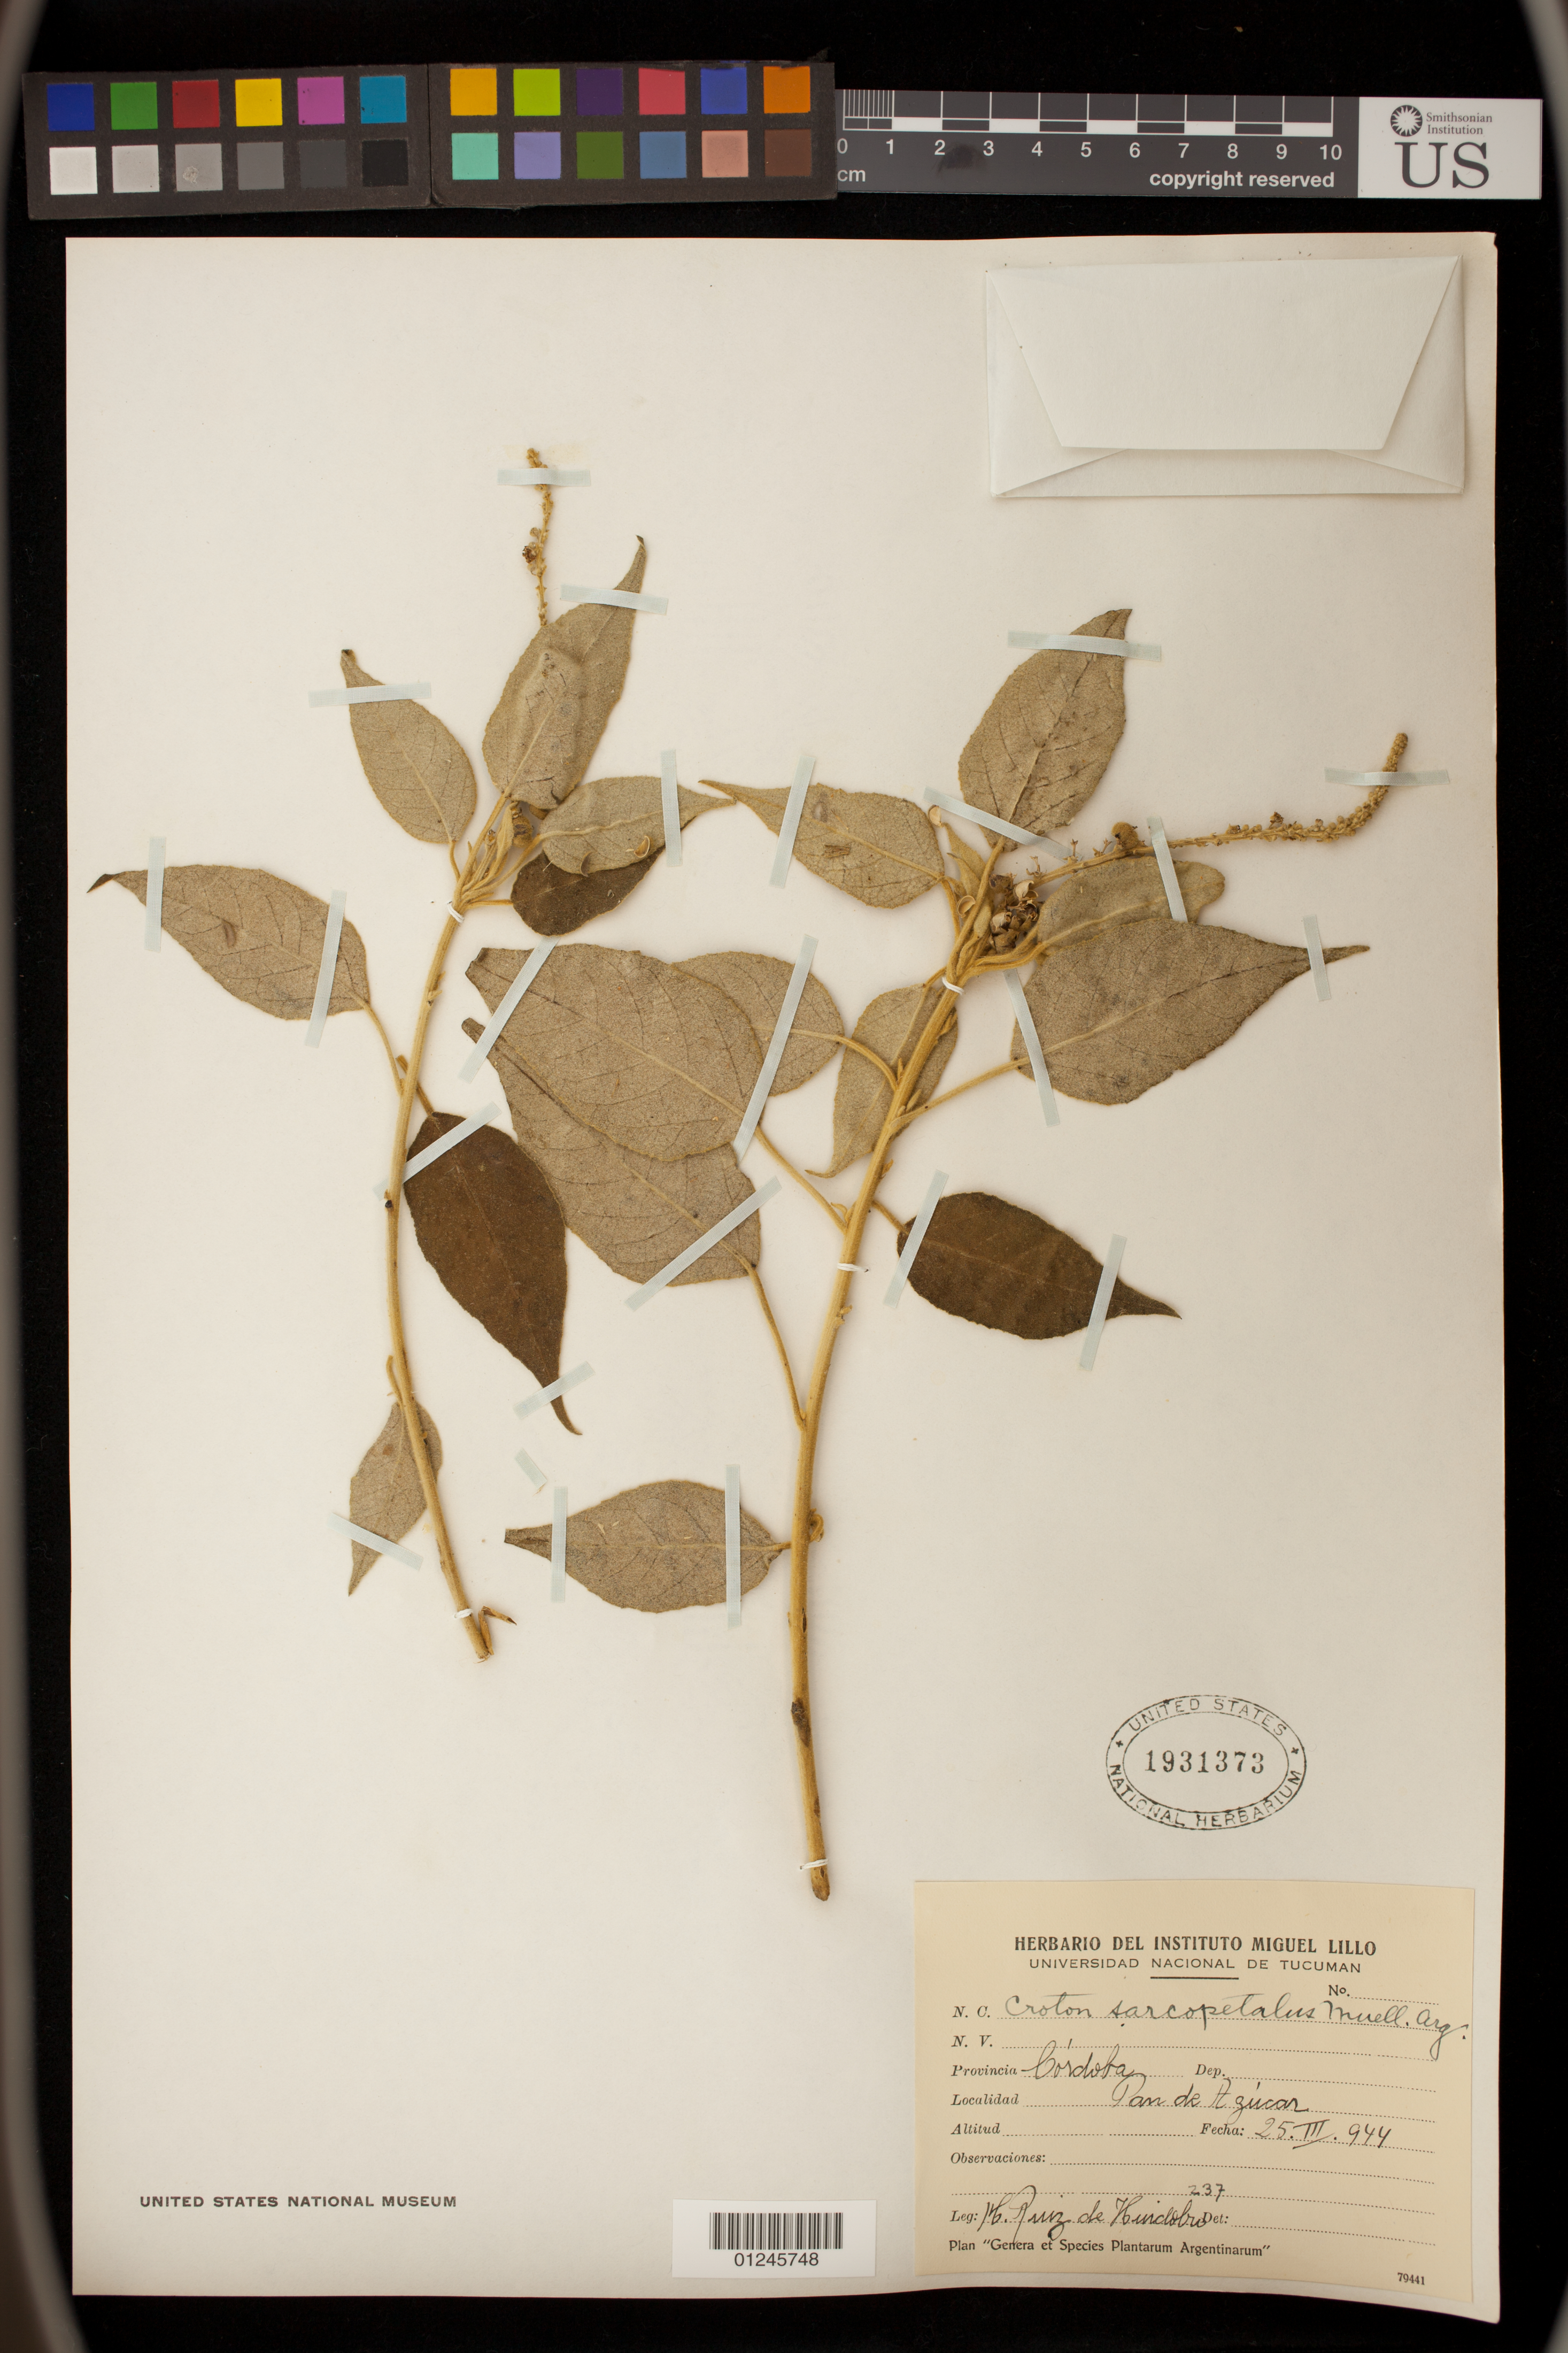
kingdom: Plantae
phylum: Tracheophyta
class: Magnoliopsida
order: Malpighiales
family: Euphorbiaceae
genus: Croton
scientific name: Croton sarcopetalus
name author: Müll. Arg.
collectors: M. Ruiz Huidobro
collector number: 237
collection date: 1944-03-25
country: Argentina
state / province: Cordoba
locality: Pan de Azucar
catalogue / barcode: US 1931373